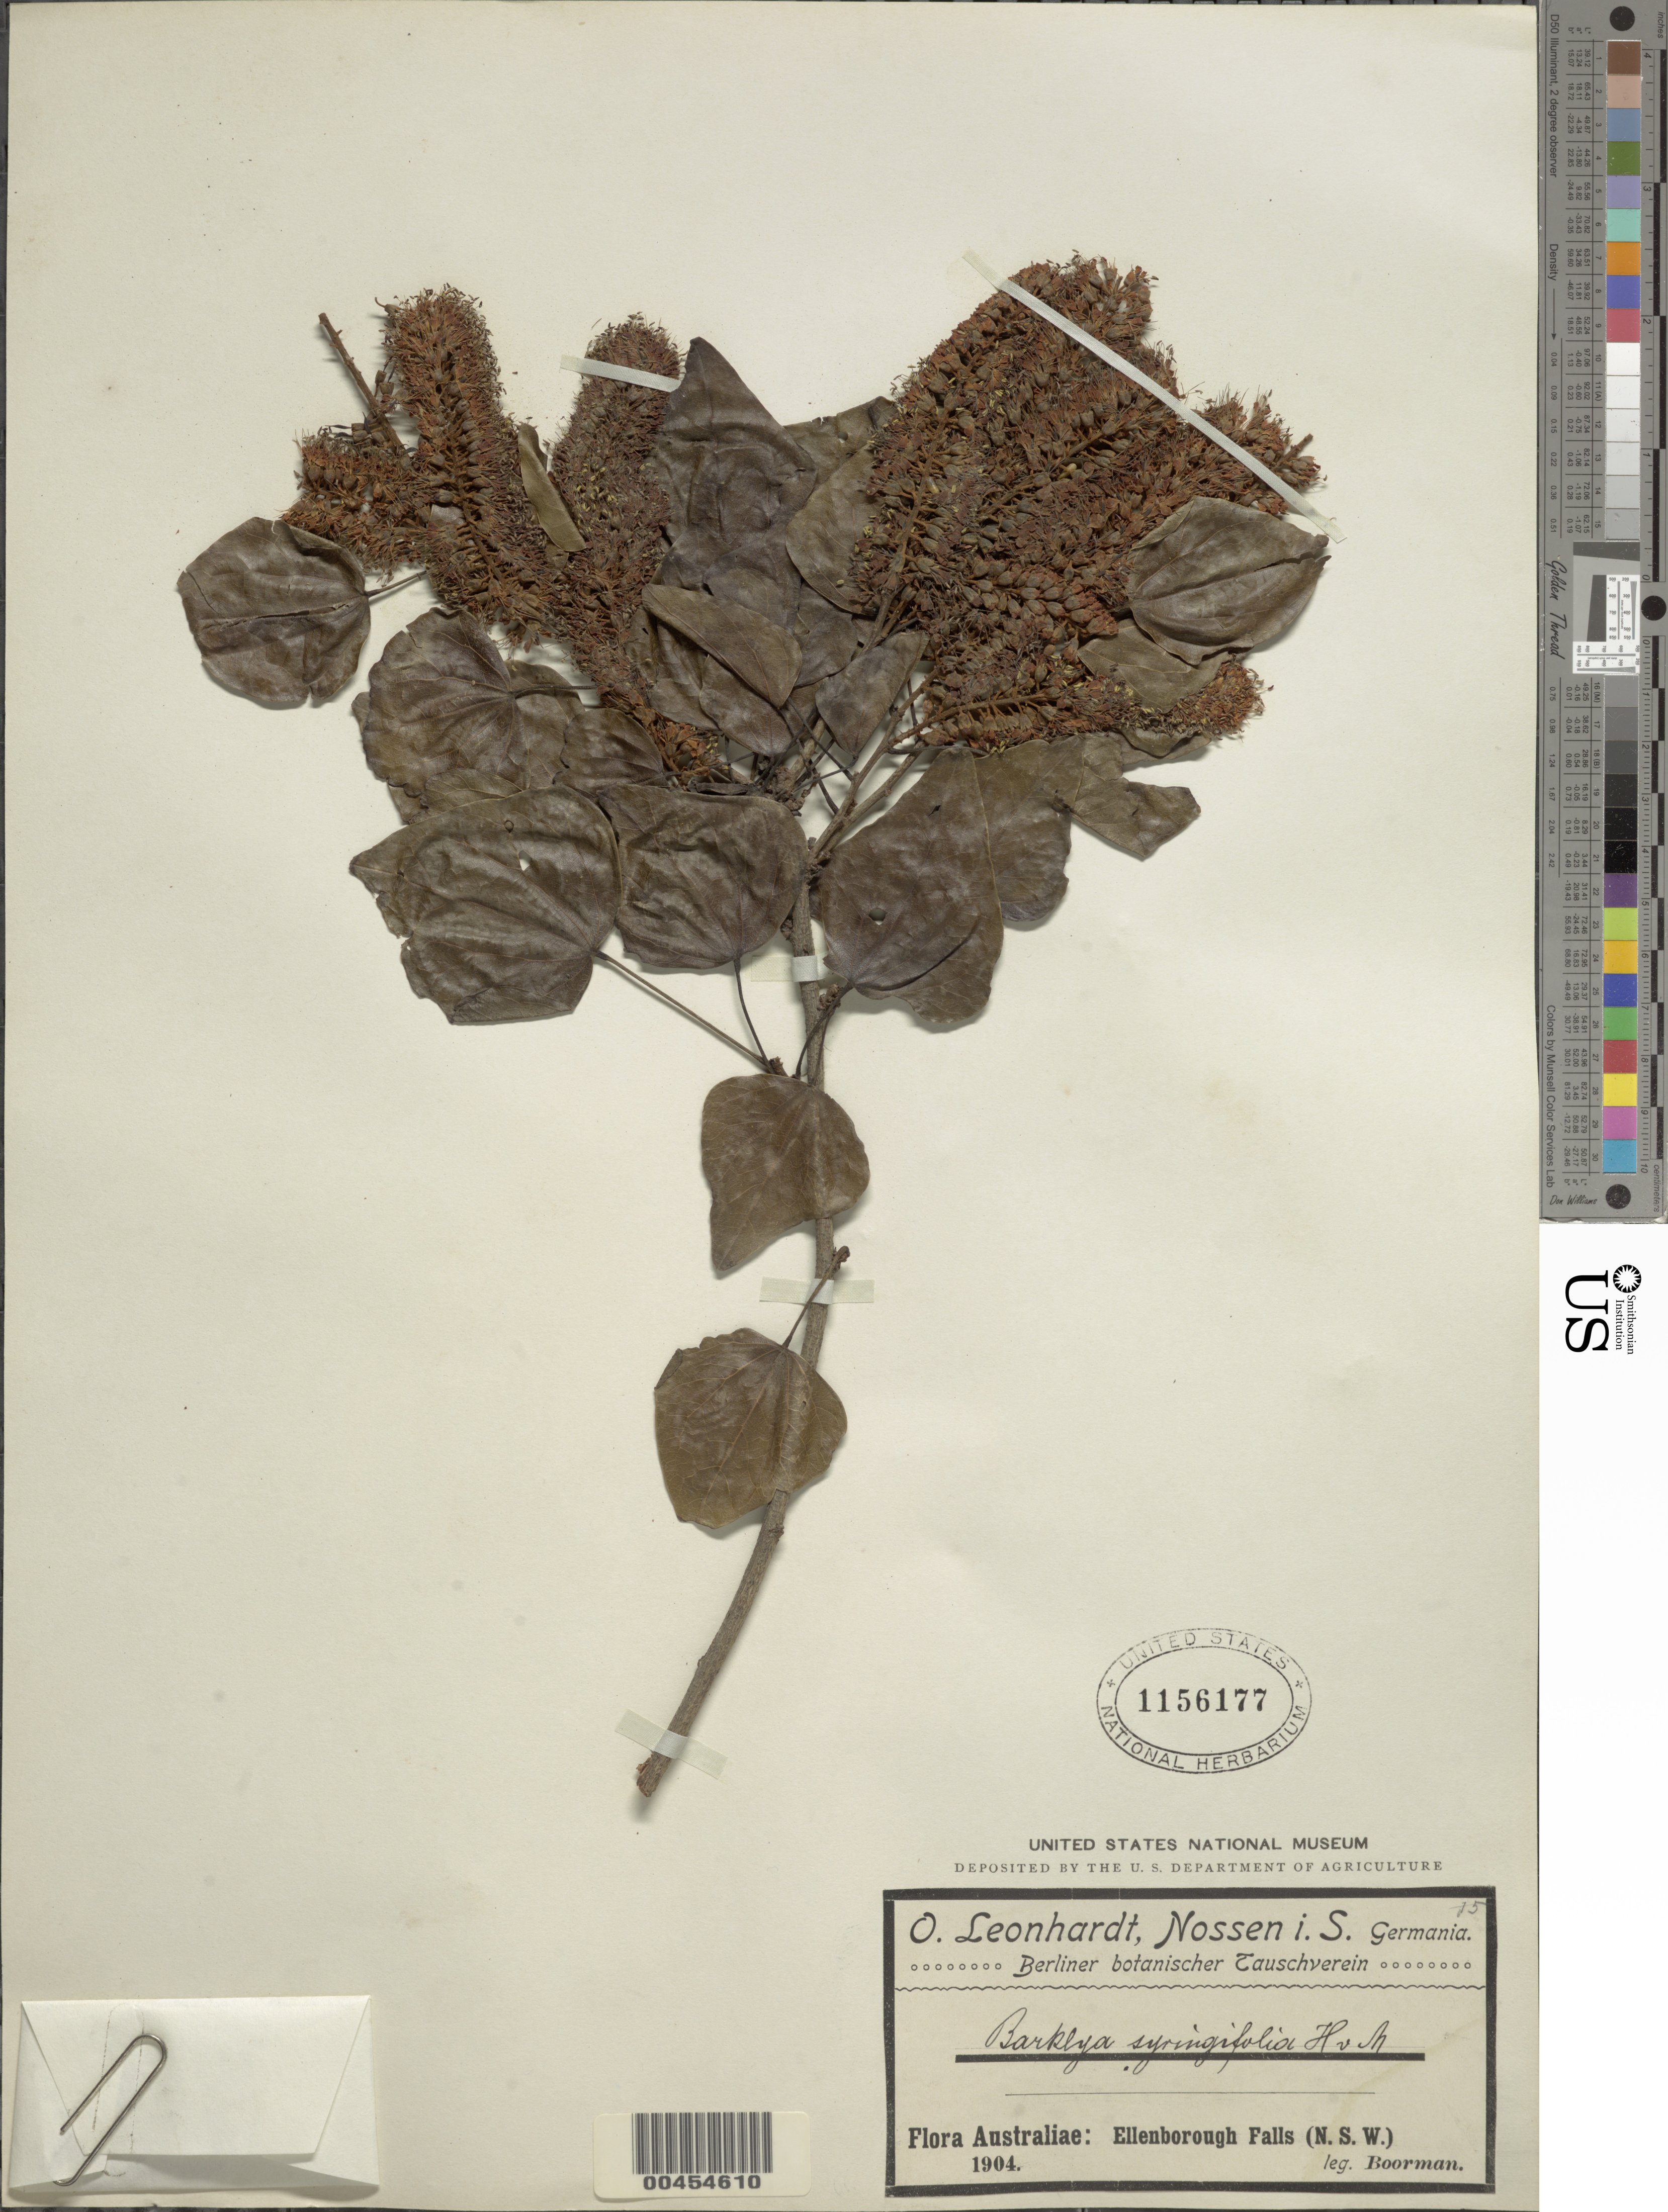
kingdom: Plantae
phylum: Tracheophyta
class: Magnoliopsida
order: Fabales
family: Fabaceae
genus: Barklya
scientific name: Barklya syringifolia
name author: F. Muell.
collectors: J. Boorman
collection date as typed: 1904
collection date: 1904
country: Australia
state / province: New South Wales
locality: Ellenborough falls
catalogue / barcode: US 1156177